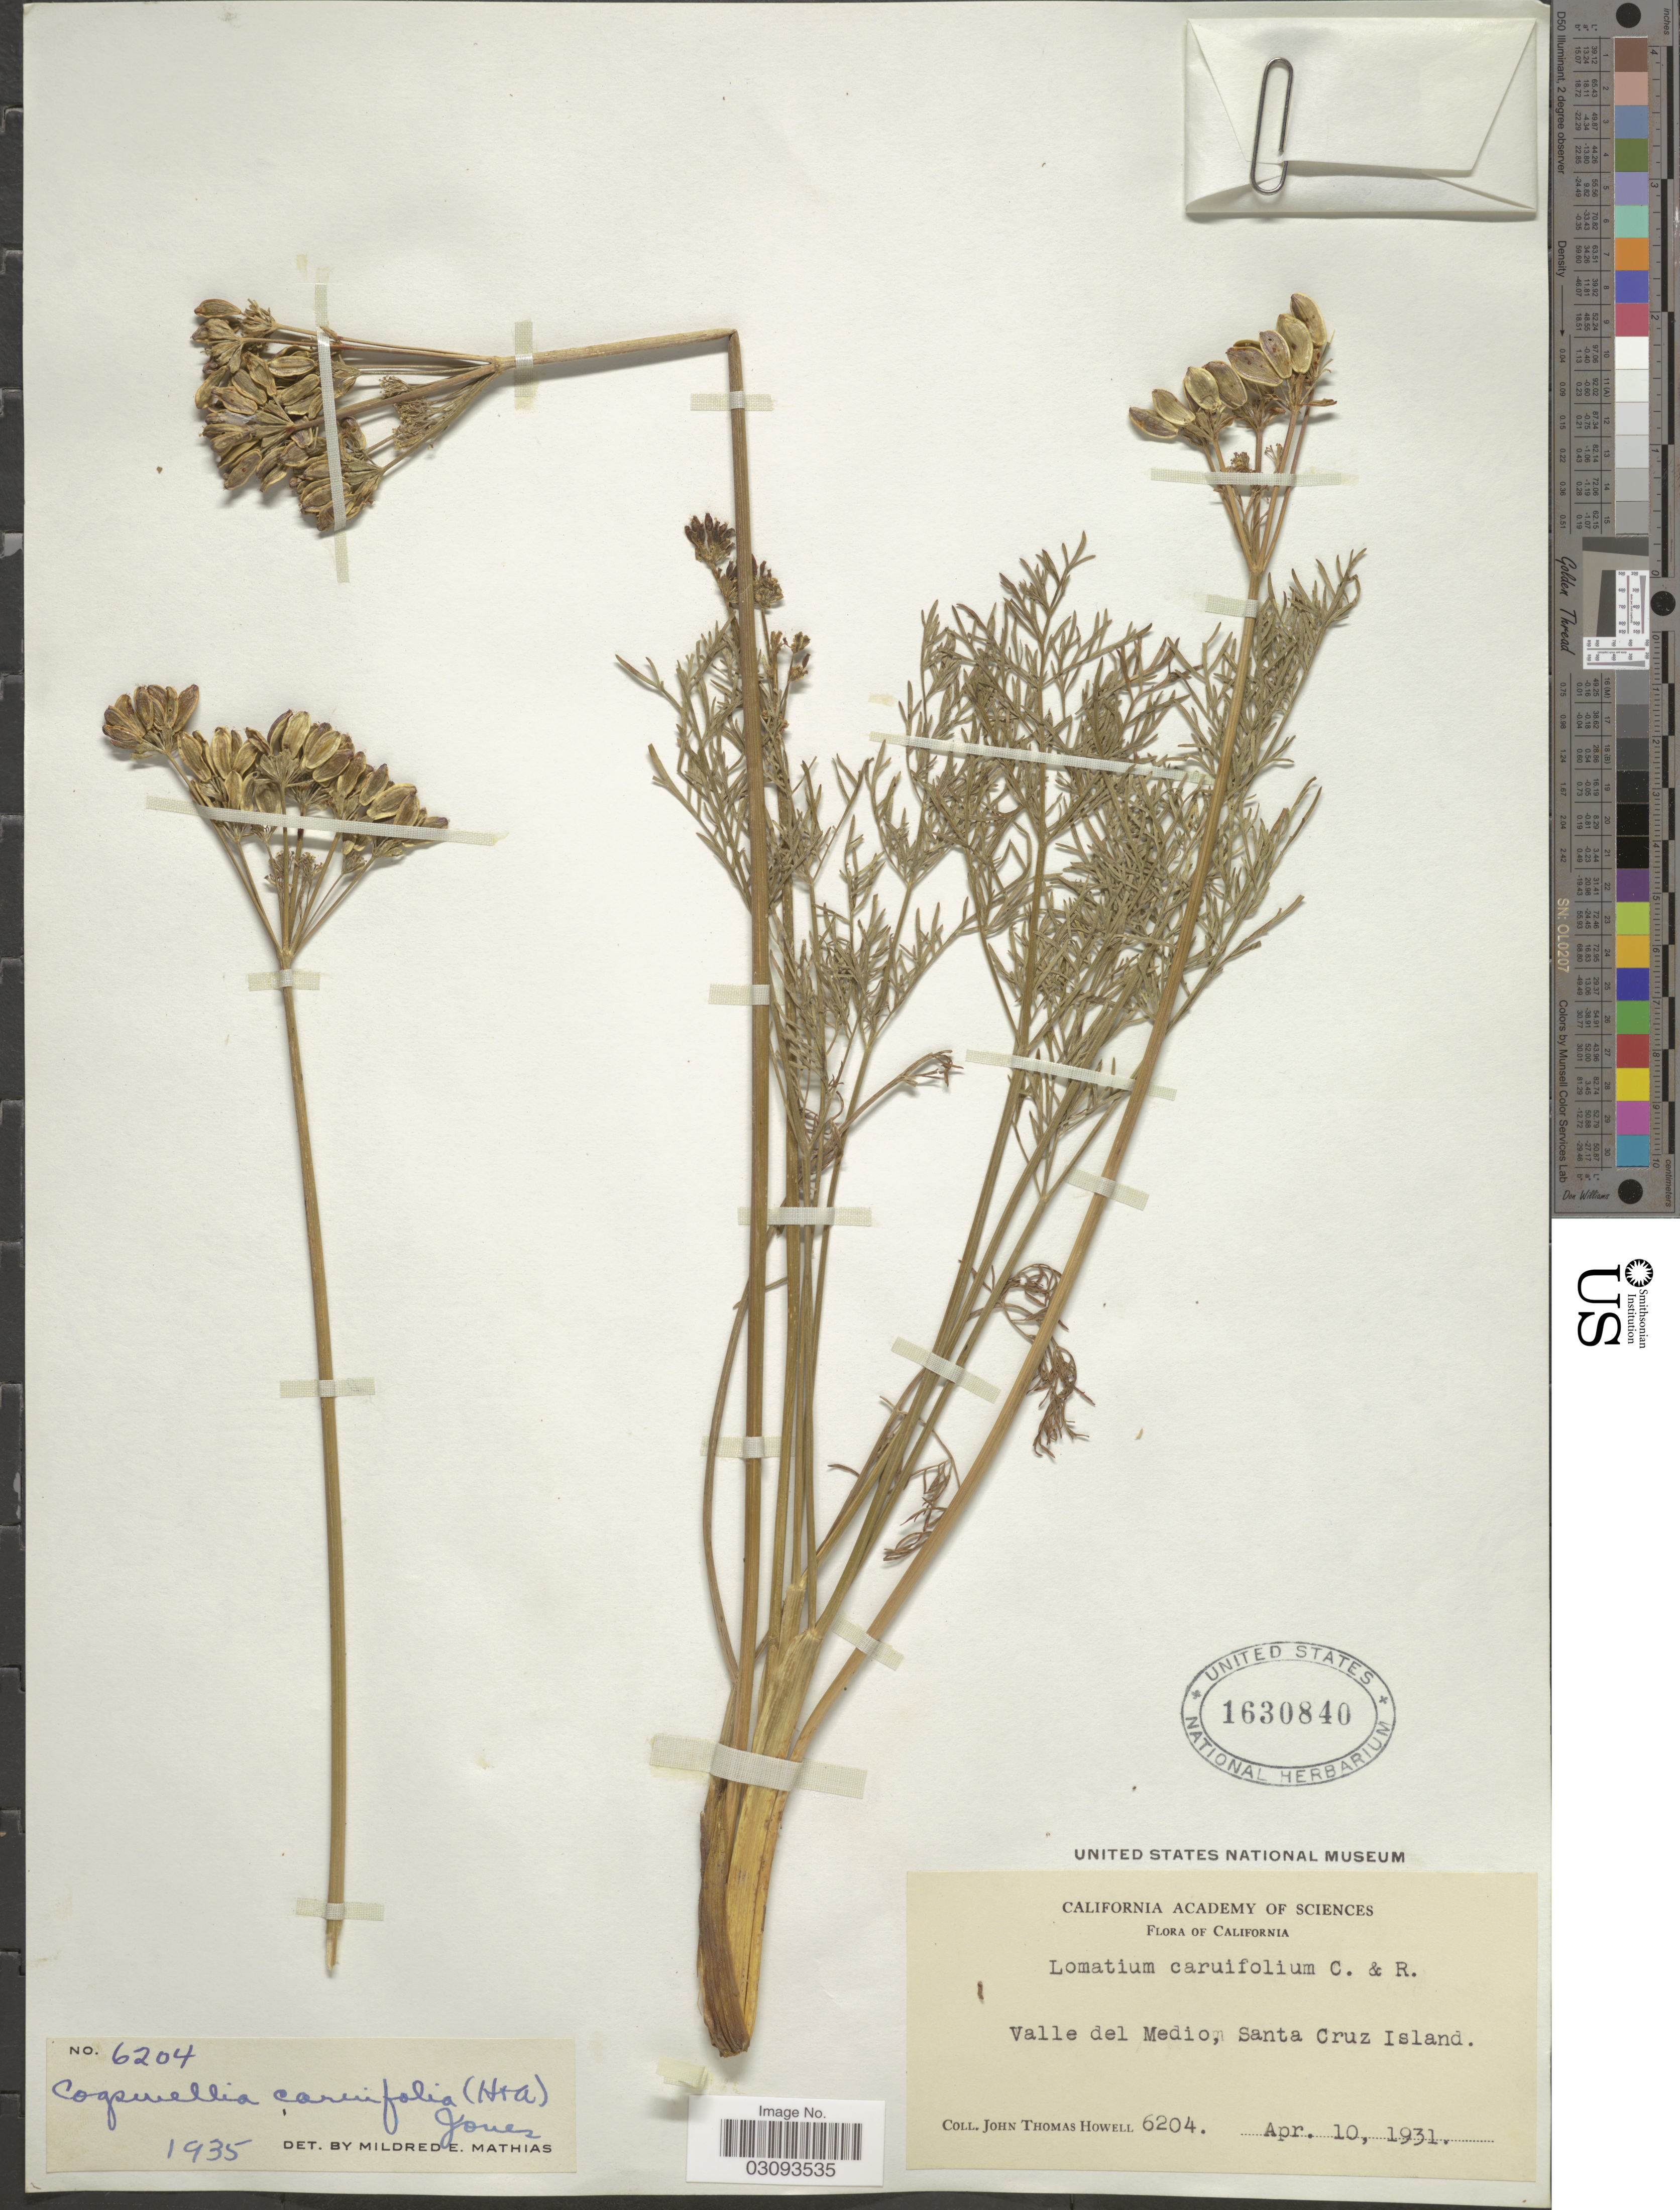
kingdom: Plantae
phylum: Tracheophyta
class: Magnoliopsida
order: Apiales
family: Apiaceae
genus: Lomatium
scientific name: Lomatium caruifolium var. caruifolium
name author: (Hook. & Arn.) J.M. Coult. & Rose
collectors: J. T. Howell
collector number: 6204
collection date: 1931-04-10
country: United States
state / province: California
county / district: Santa Barbara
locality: Valle del Medio, Santa Cruz Island.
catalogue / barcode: US 1630840